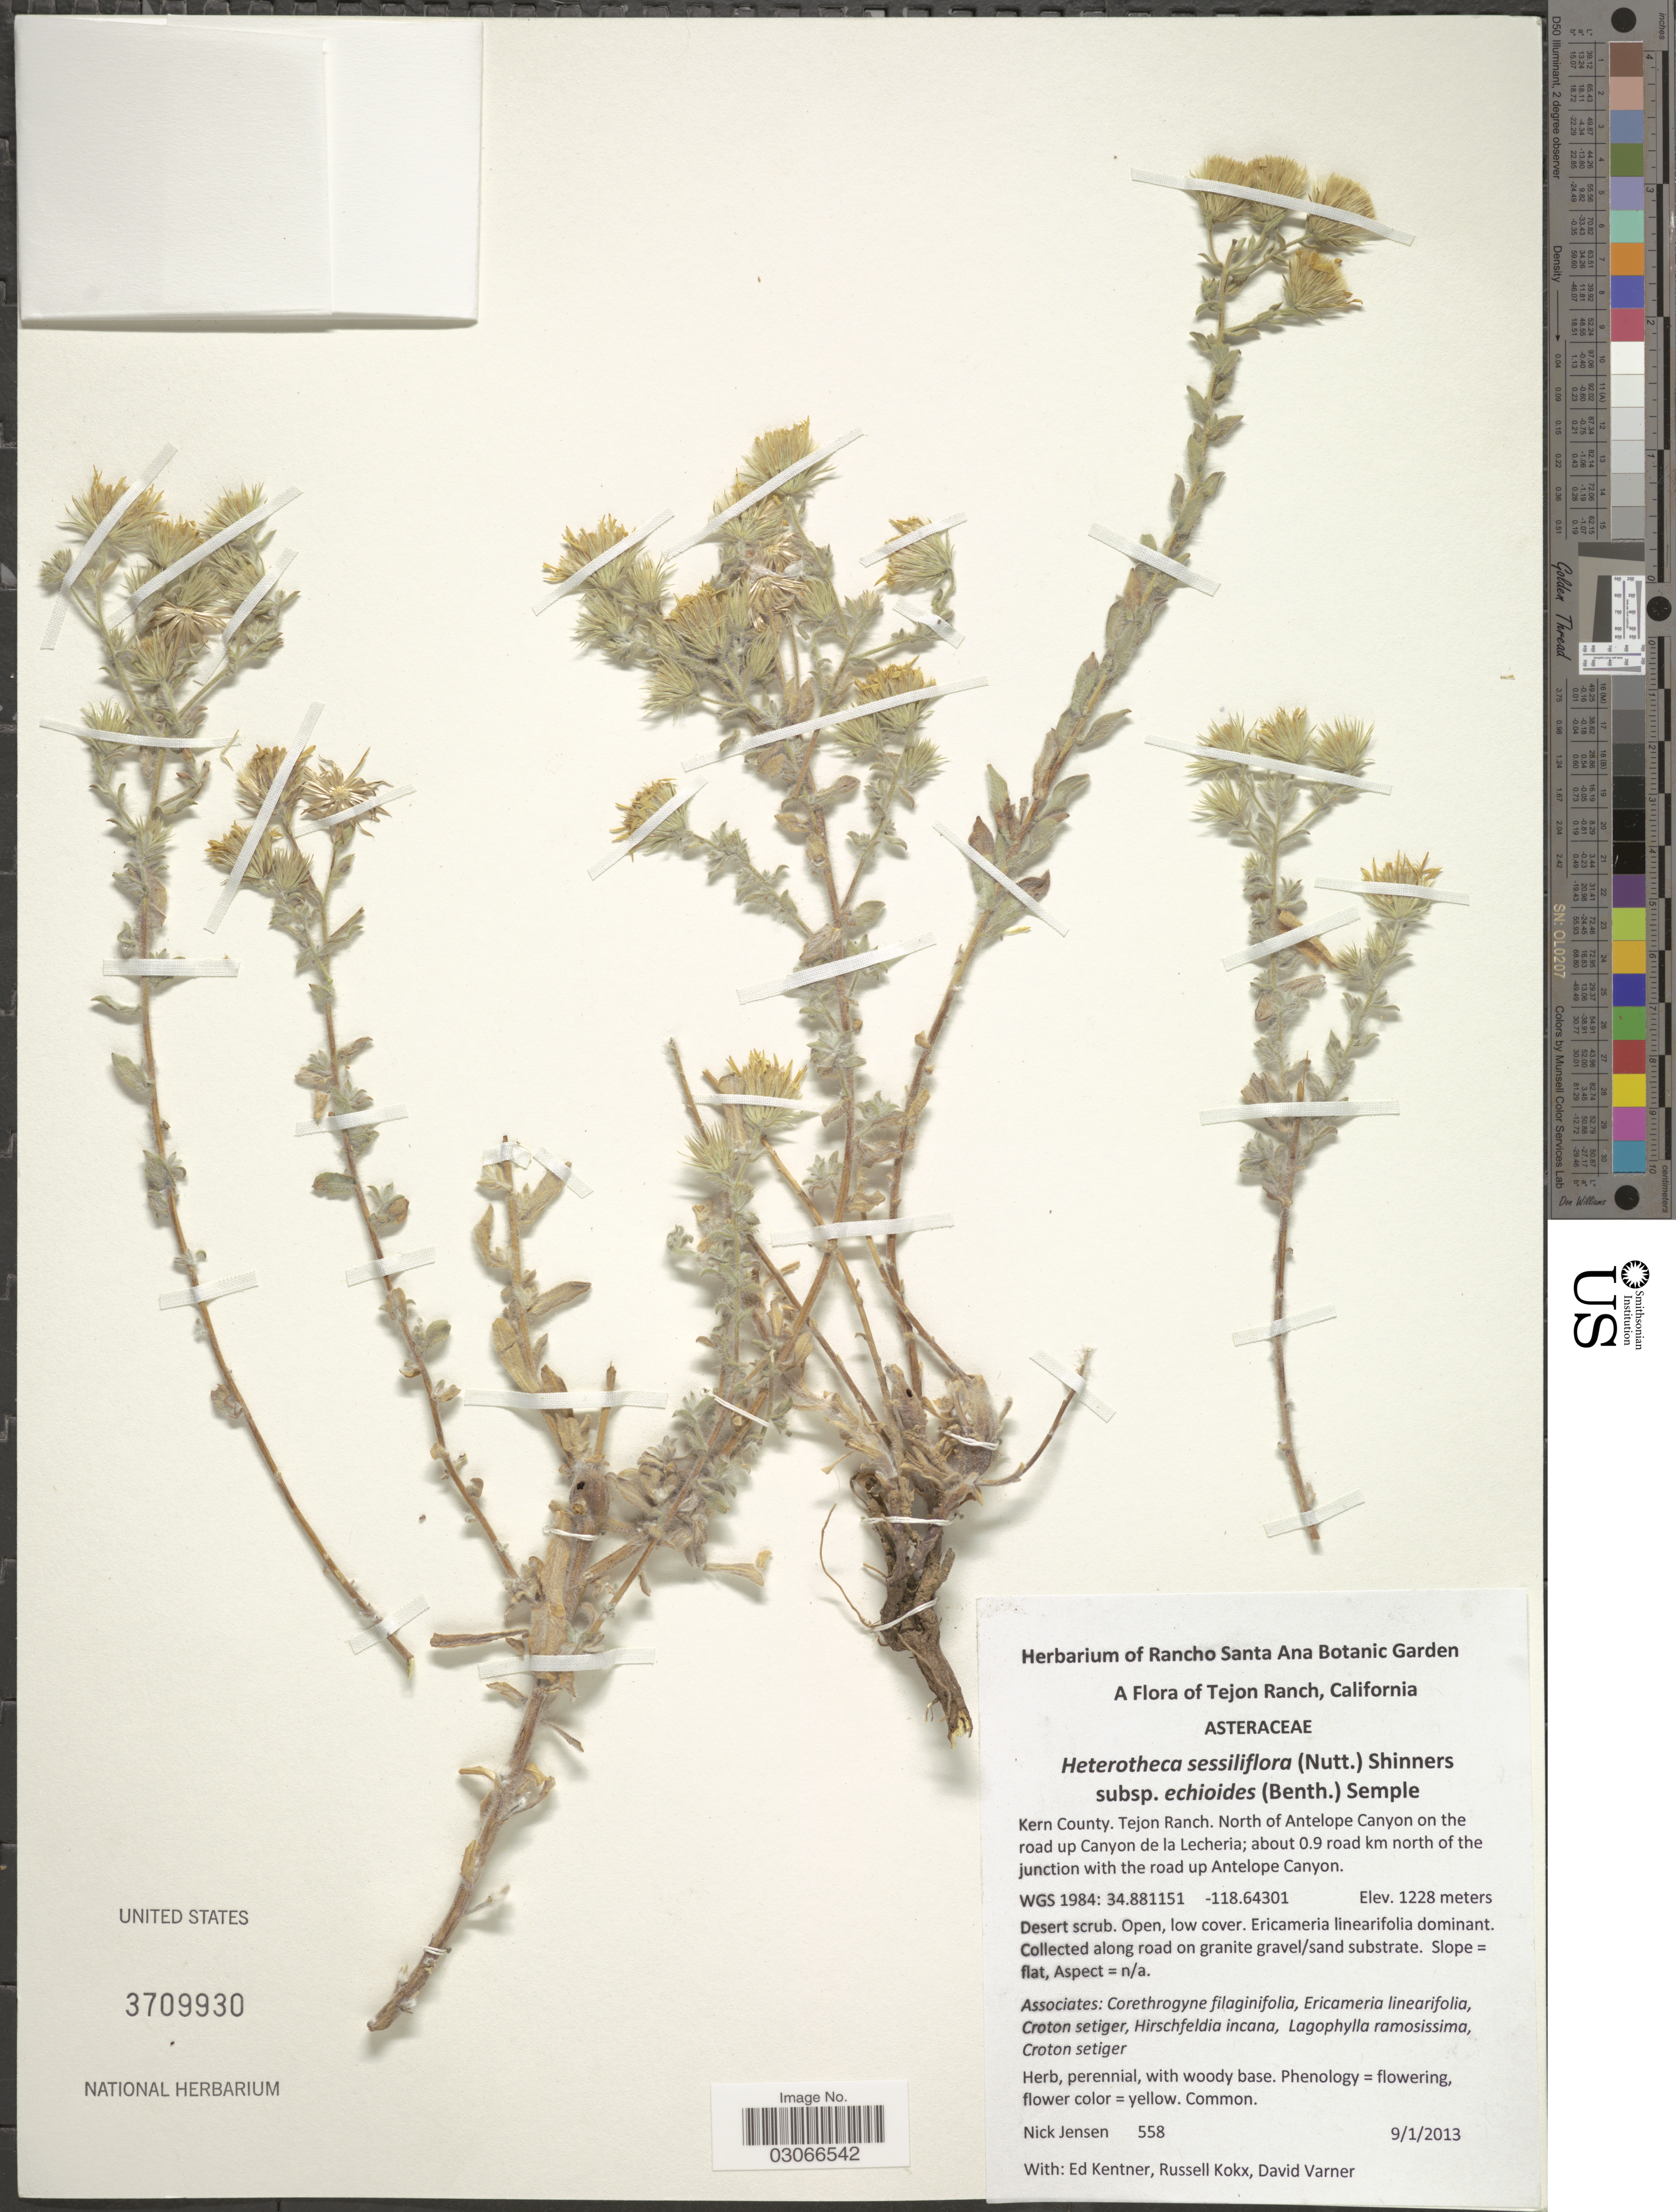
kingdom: Plantae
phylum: Tracheophyta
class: Magnoliopsida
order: Asterales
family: Asteraceae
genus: Heterotheca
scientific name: Heterotheca sessiliflora subsp. echioides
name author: (Benth.) Semple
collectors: N. Jensen, E. Kentner, R. Kokx & D. Varner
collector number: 558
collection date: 2013-09-01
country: United States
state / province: California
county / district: Kern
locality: Tejon Ranch. Kern County. North of Antelope Canyon on the road up Canyon de la Lecheria; about 0.9 road km north of the junction with the road up Antelope Canyon.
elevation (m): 1228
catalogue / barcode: US 3709930